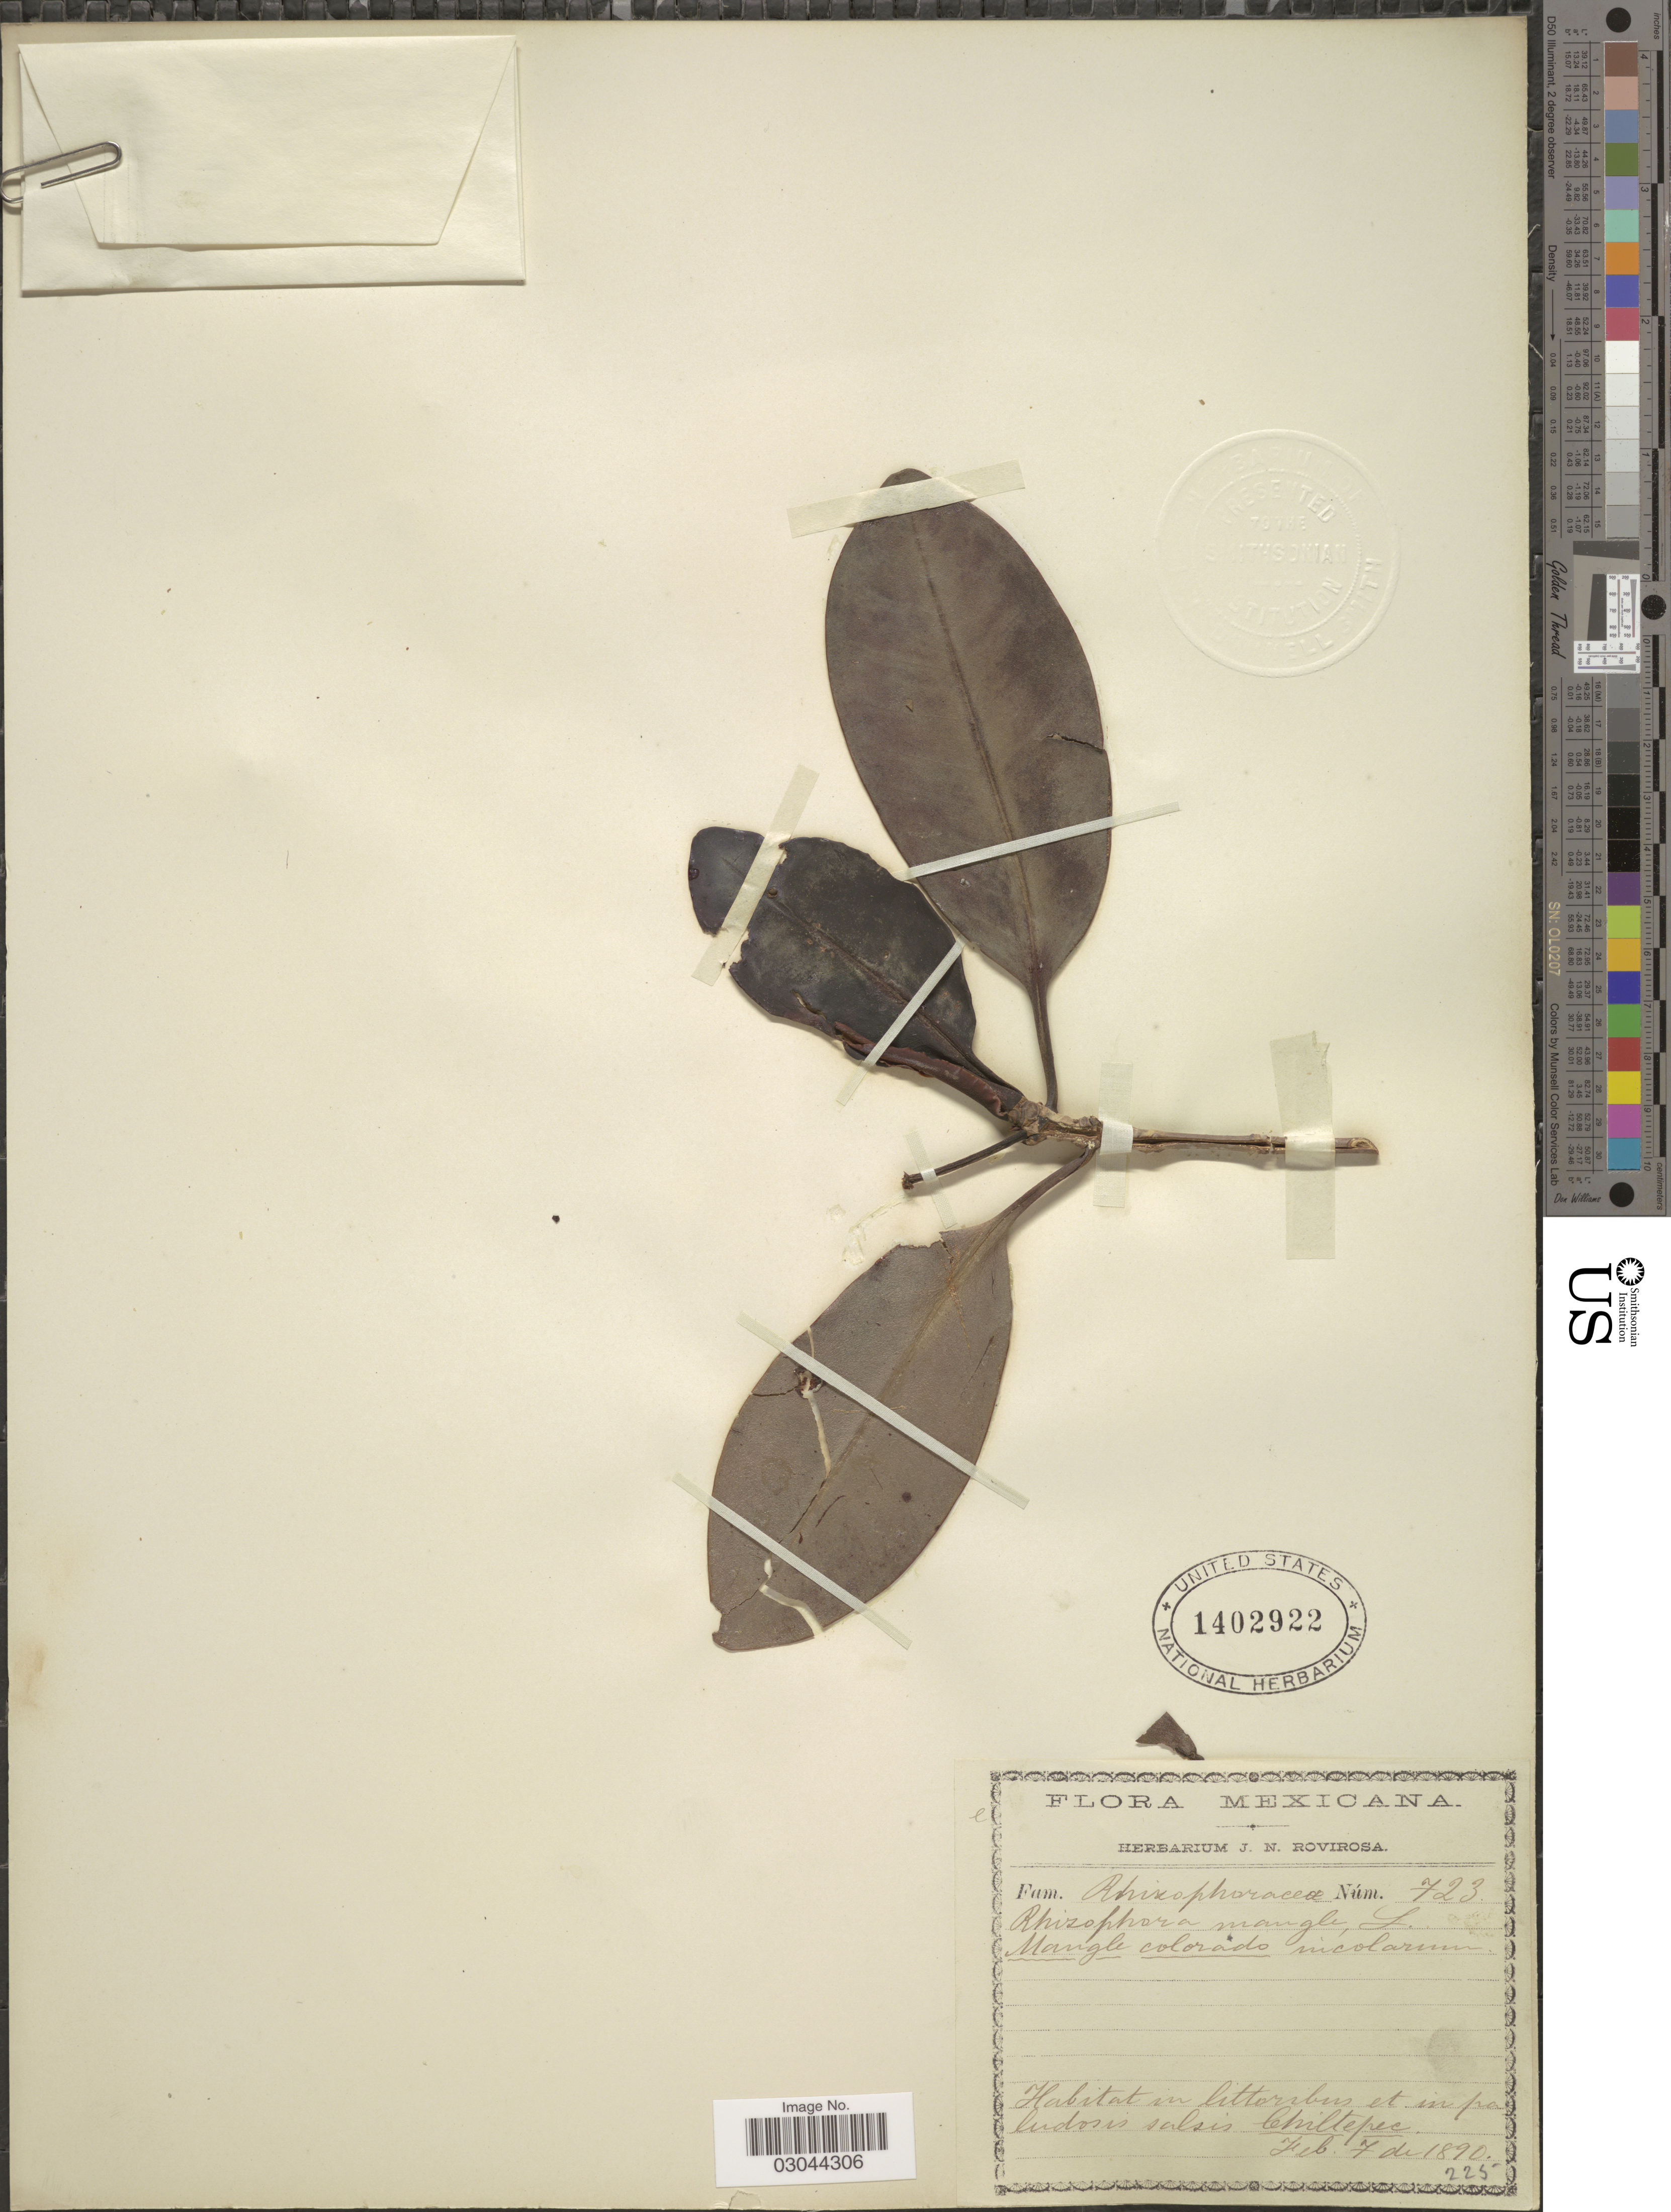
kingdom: Plantae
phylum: Tracheophyta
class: Magnoliopsida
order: Malpighiales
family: Rhizophoraceae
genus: Rhizophora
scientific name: Rhizophora mangle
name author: L.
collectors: ex herb. J. N. Rovirosa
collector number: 723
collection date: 1890-02-07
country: Mexico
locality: In littoribus et in paludosis salsis Chiltepec.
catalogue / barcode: US 1402922